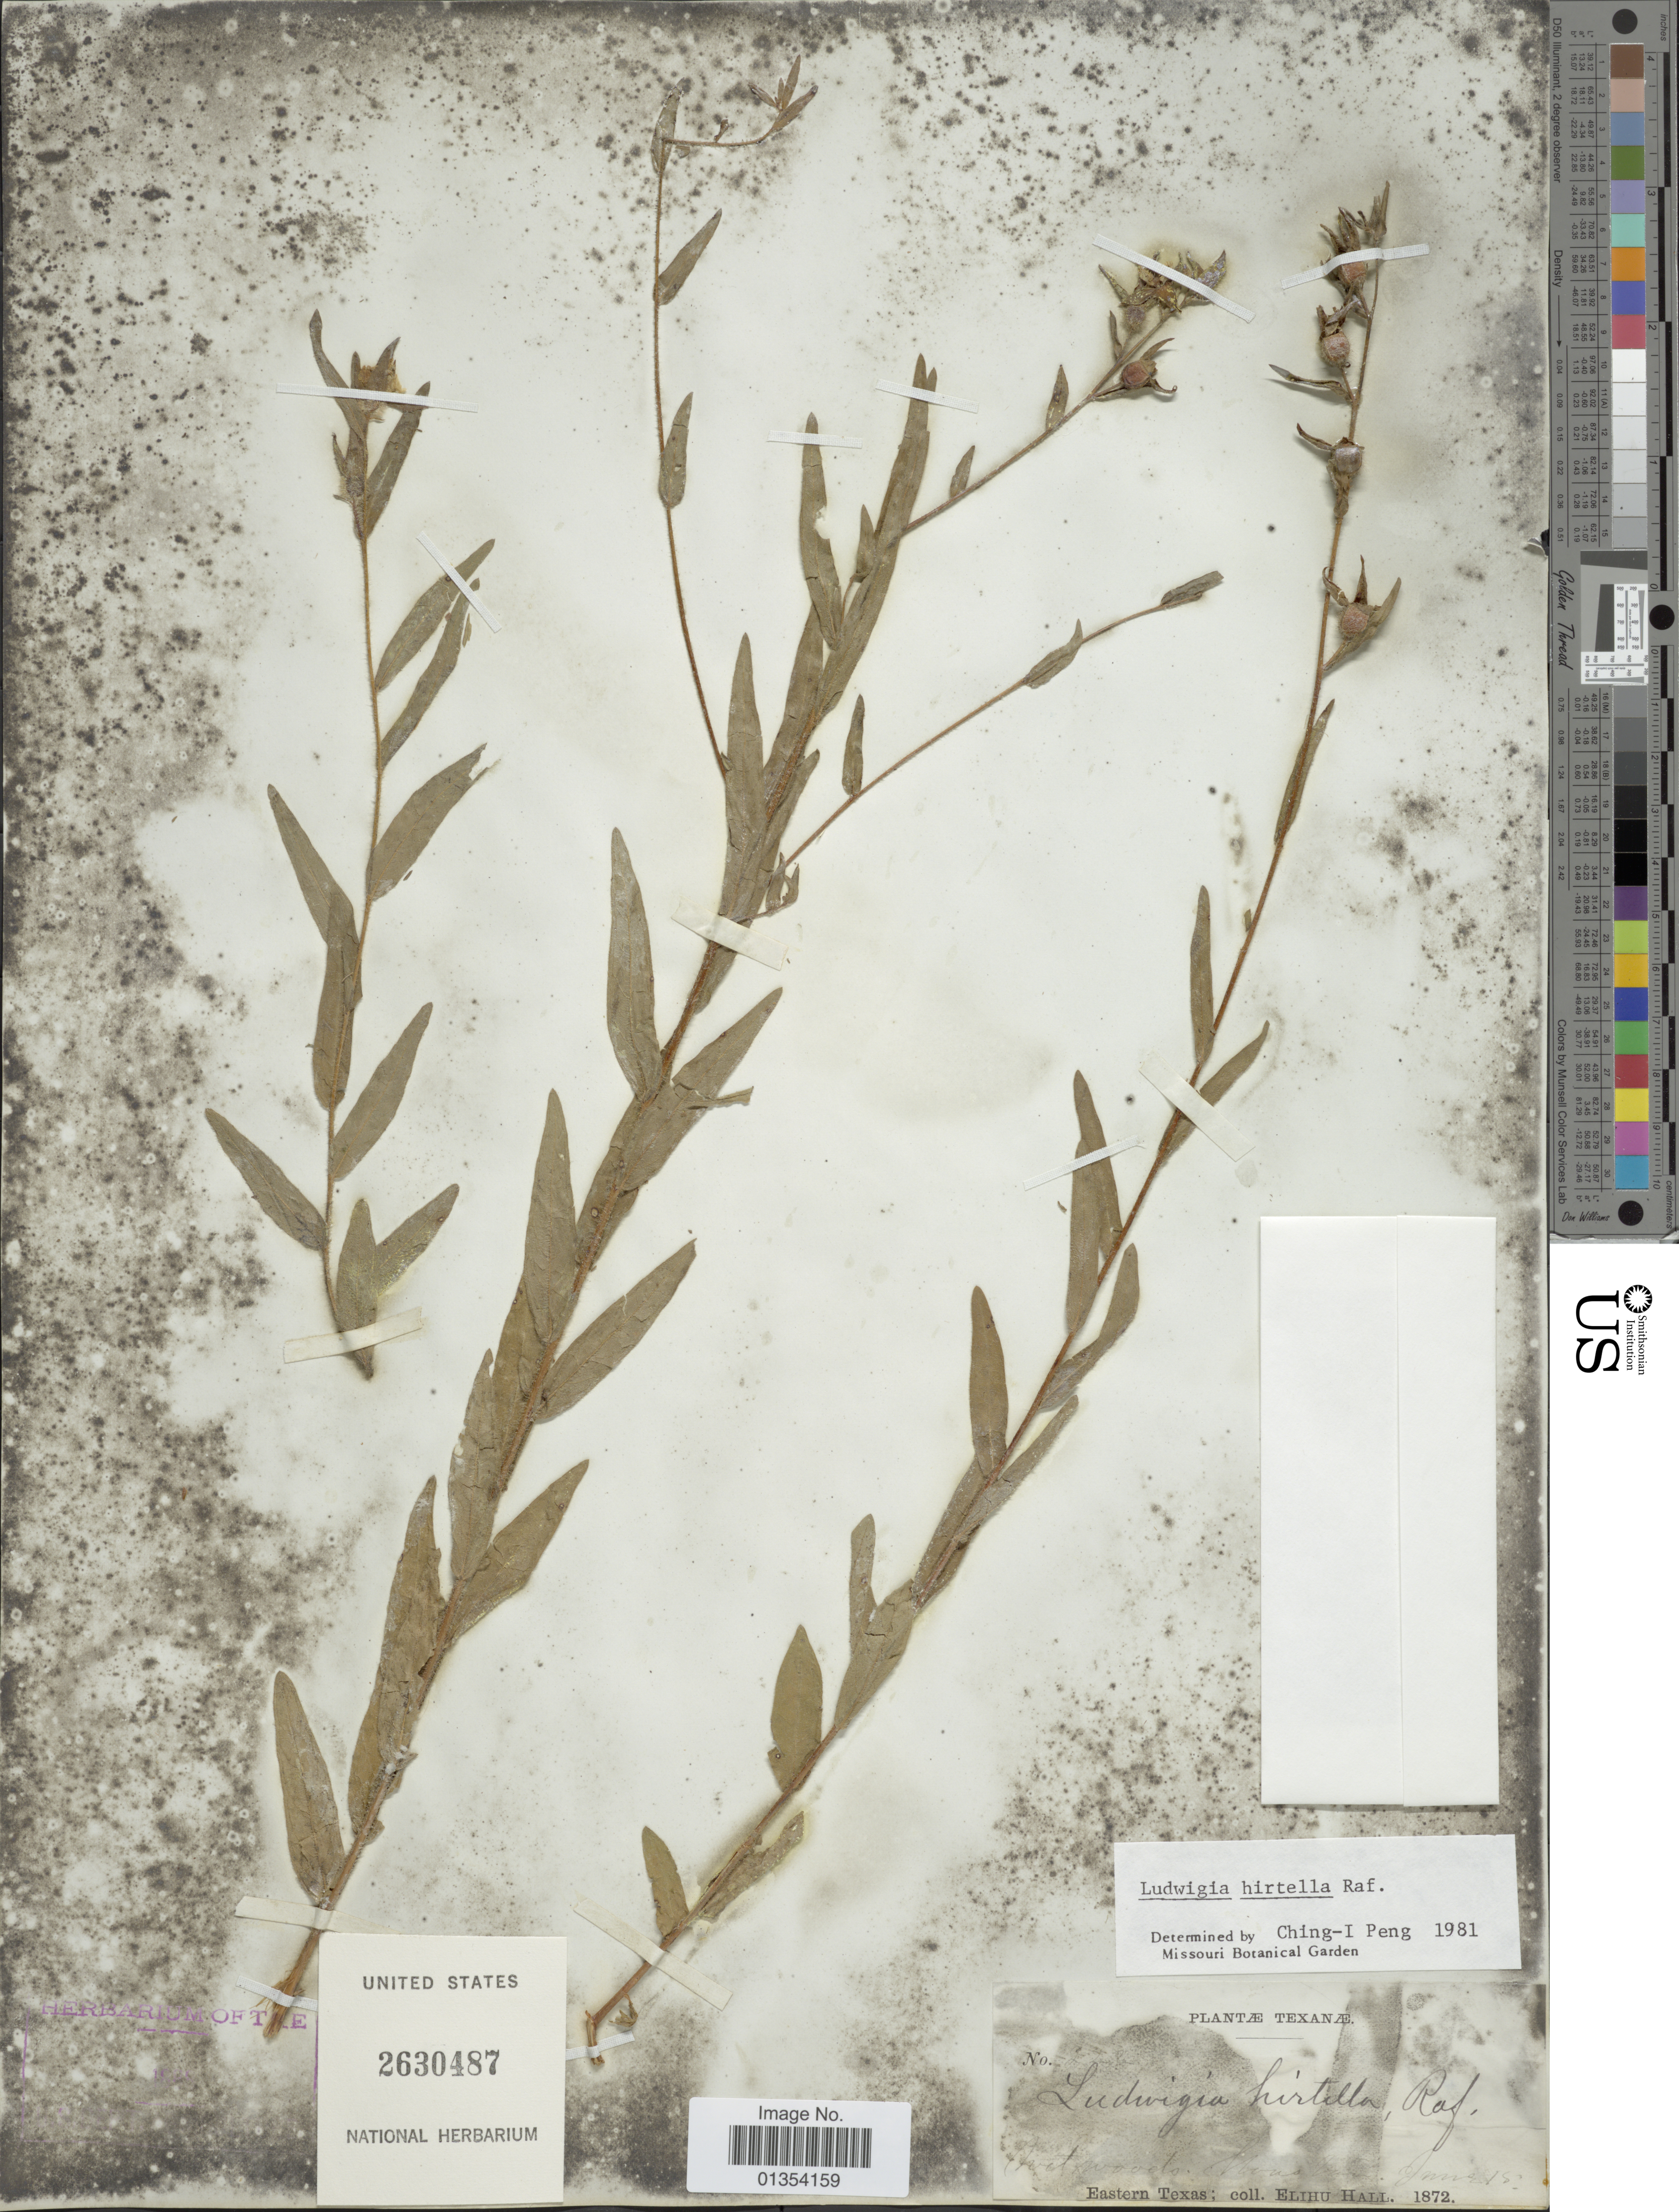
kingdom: Plantae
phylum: Tracheophyta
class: Magnoliopsida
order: Myrtales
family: Onagraceae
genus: Ludwigia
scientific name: Ludwigia hirtella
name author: Raf.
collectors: E. Hall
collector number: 22*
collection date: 1872-06-18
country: United States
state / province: Texas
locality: EasternTexas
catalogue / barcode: US 2360487